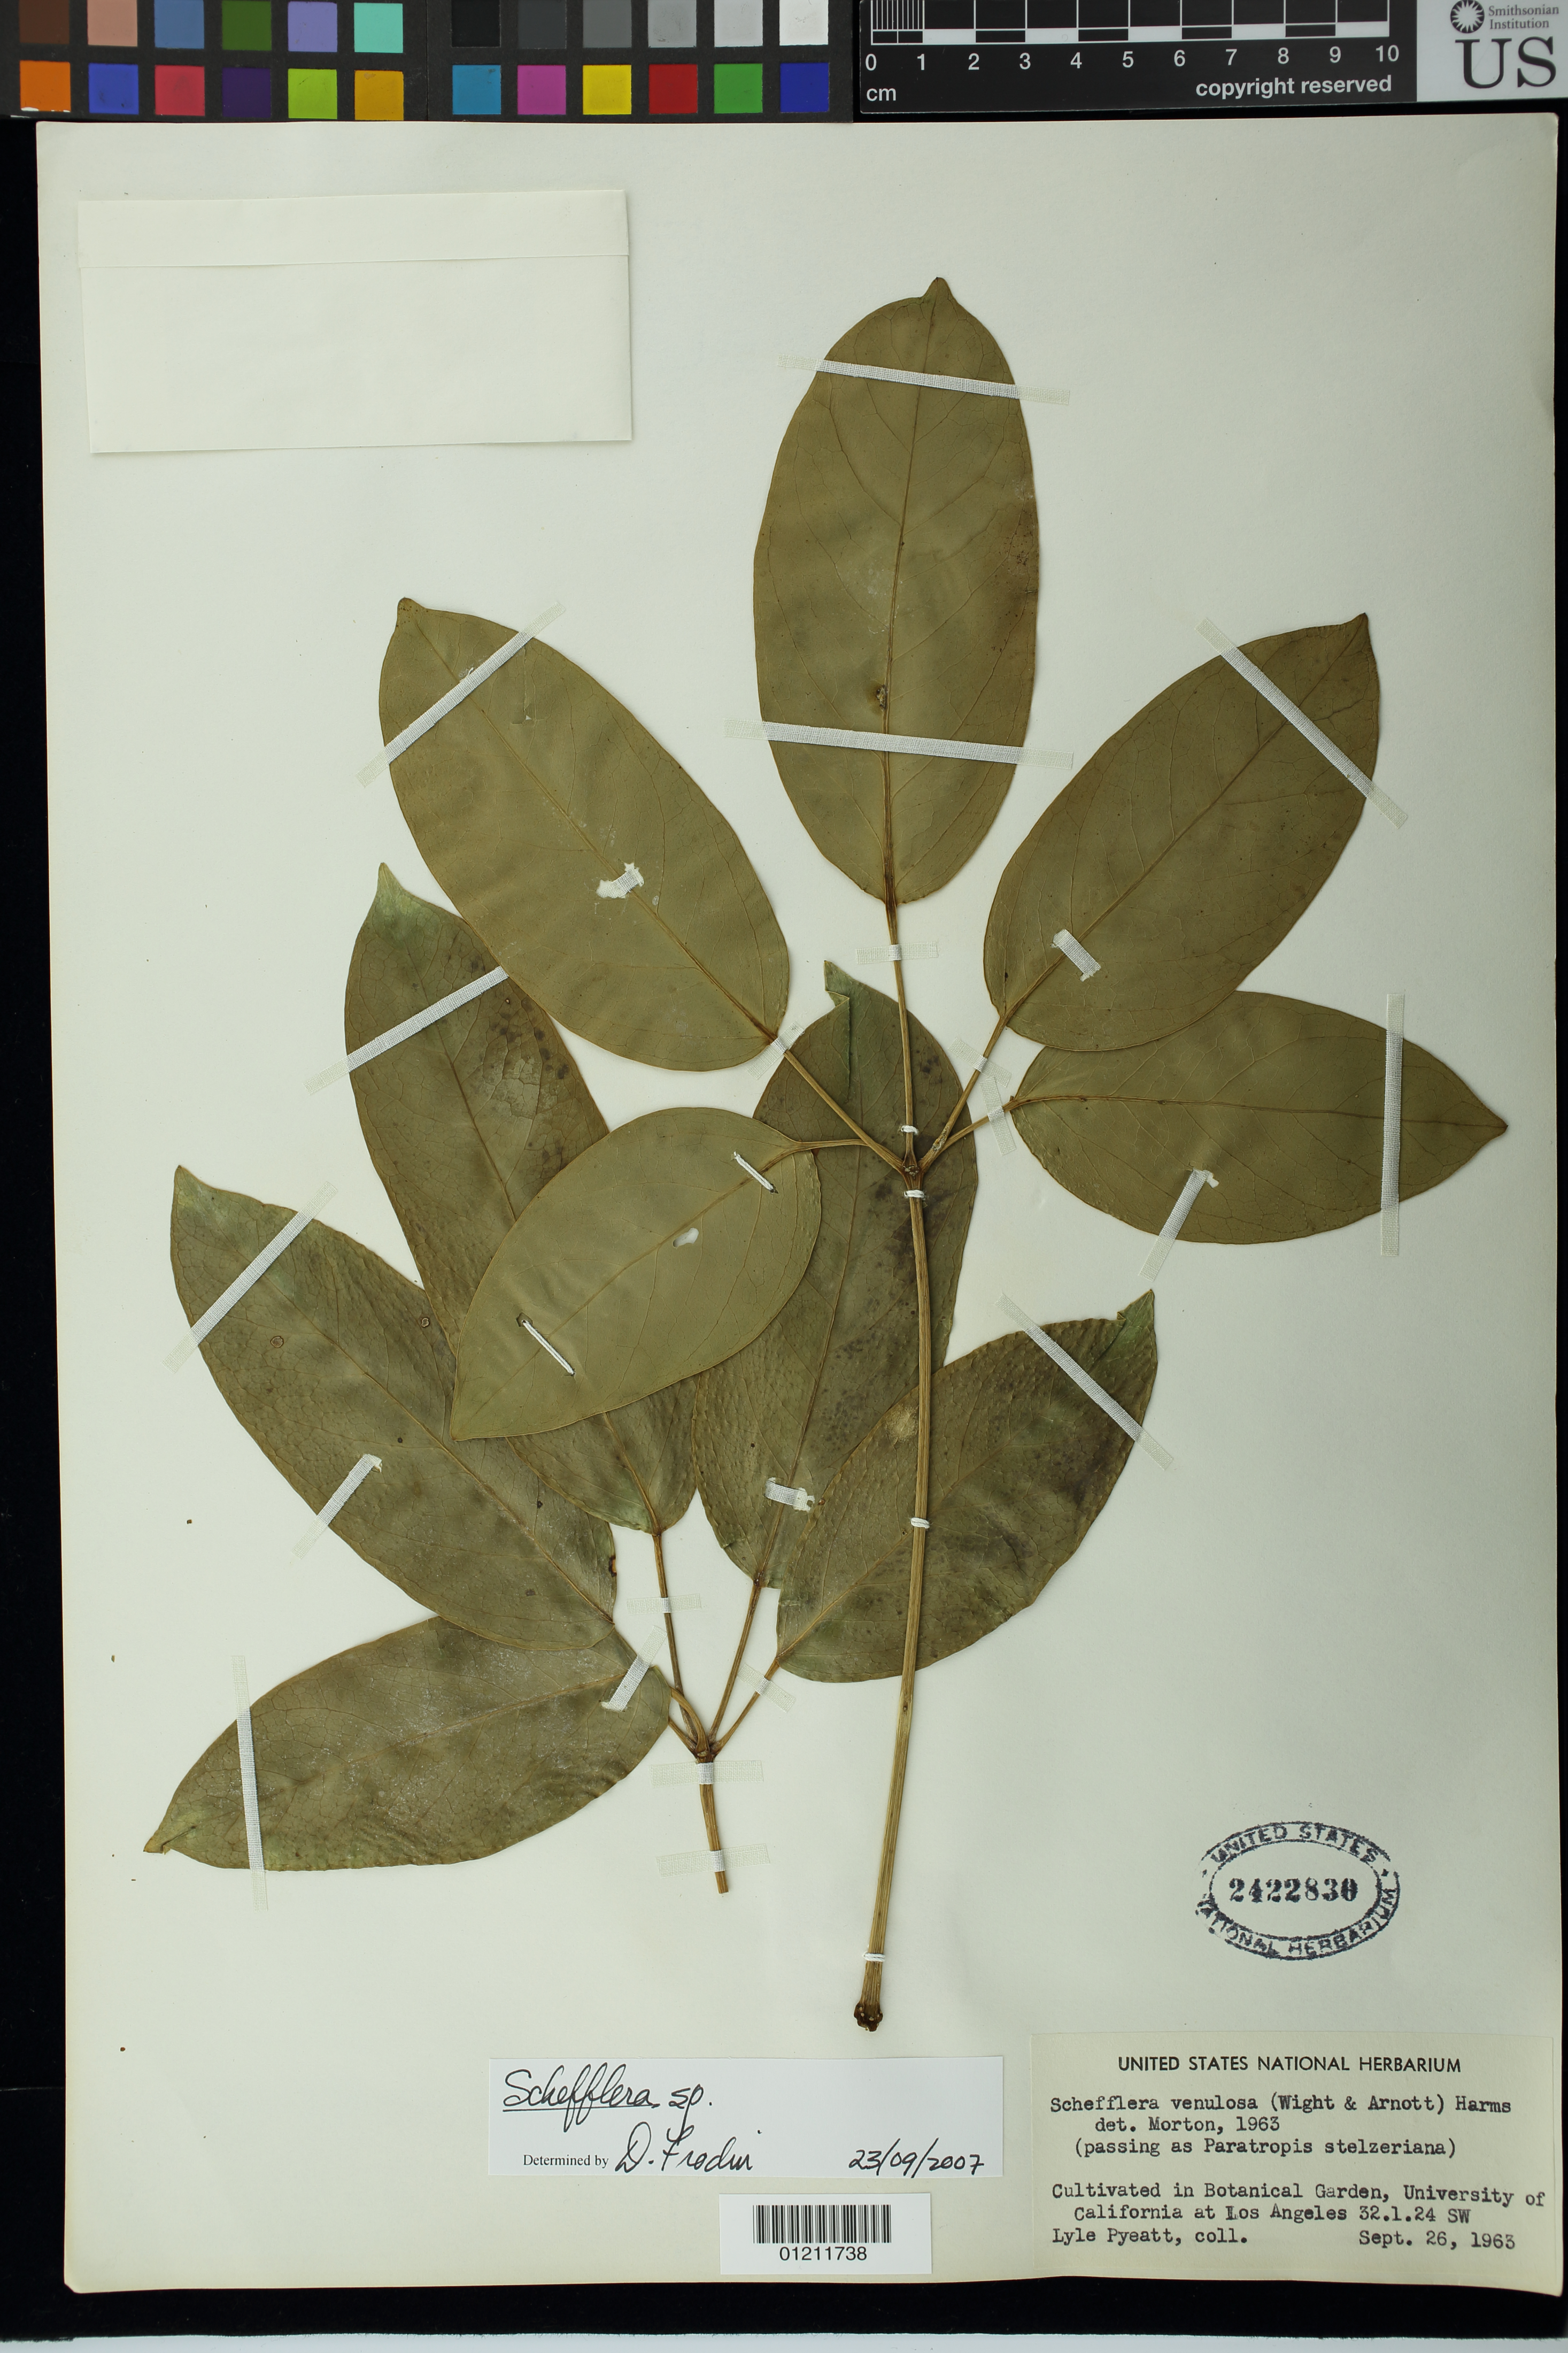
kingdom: Plantae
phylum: Tracheophyta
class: Magnoliopsida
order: Apiales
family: Araliaceae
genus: Schefflera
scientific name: Schefflera sp.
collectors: L. Pyeatt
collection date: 1963-09-26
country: United States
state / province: California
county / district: Los Angeles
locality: Cultivated in Botanical Garden, University of California at Los Angeles 30.1.29SW.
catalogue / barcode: US 2422830